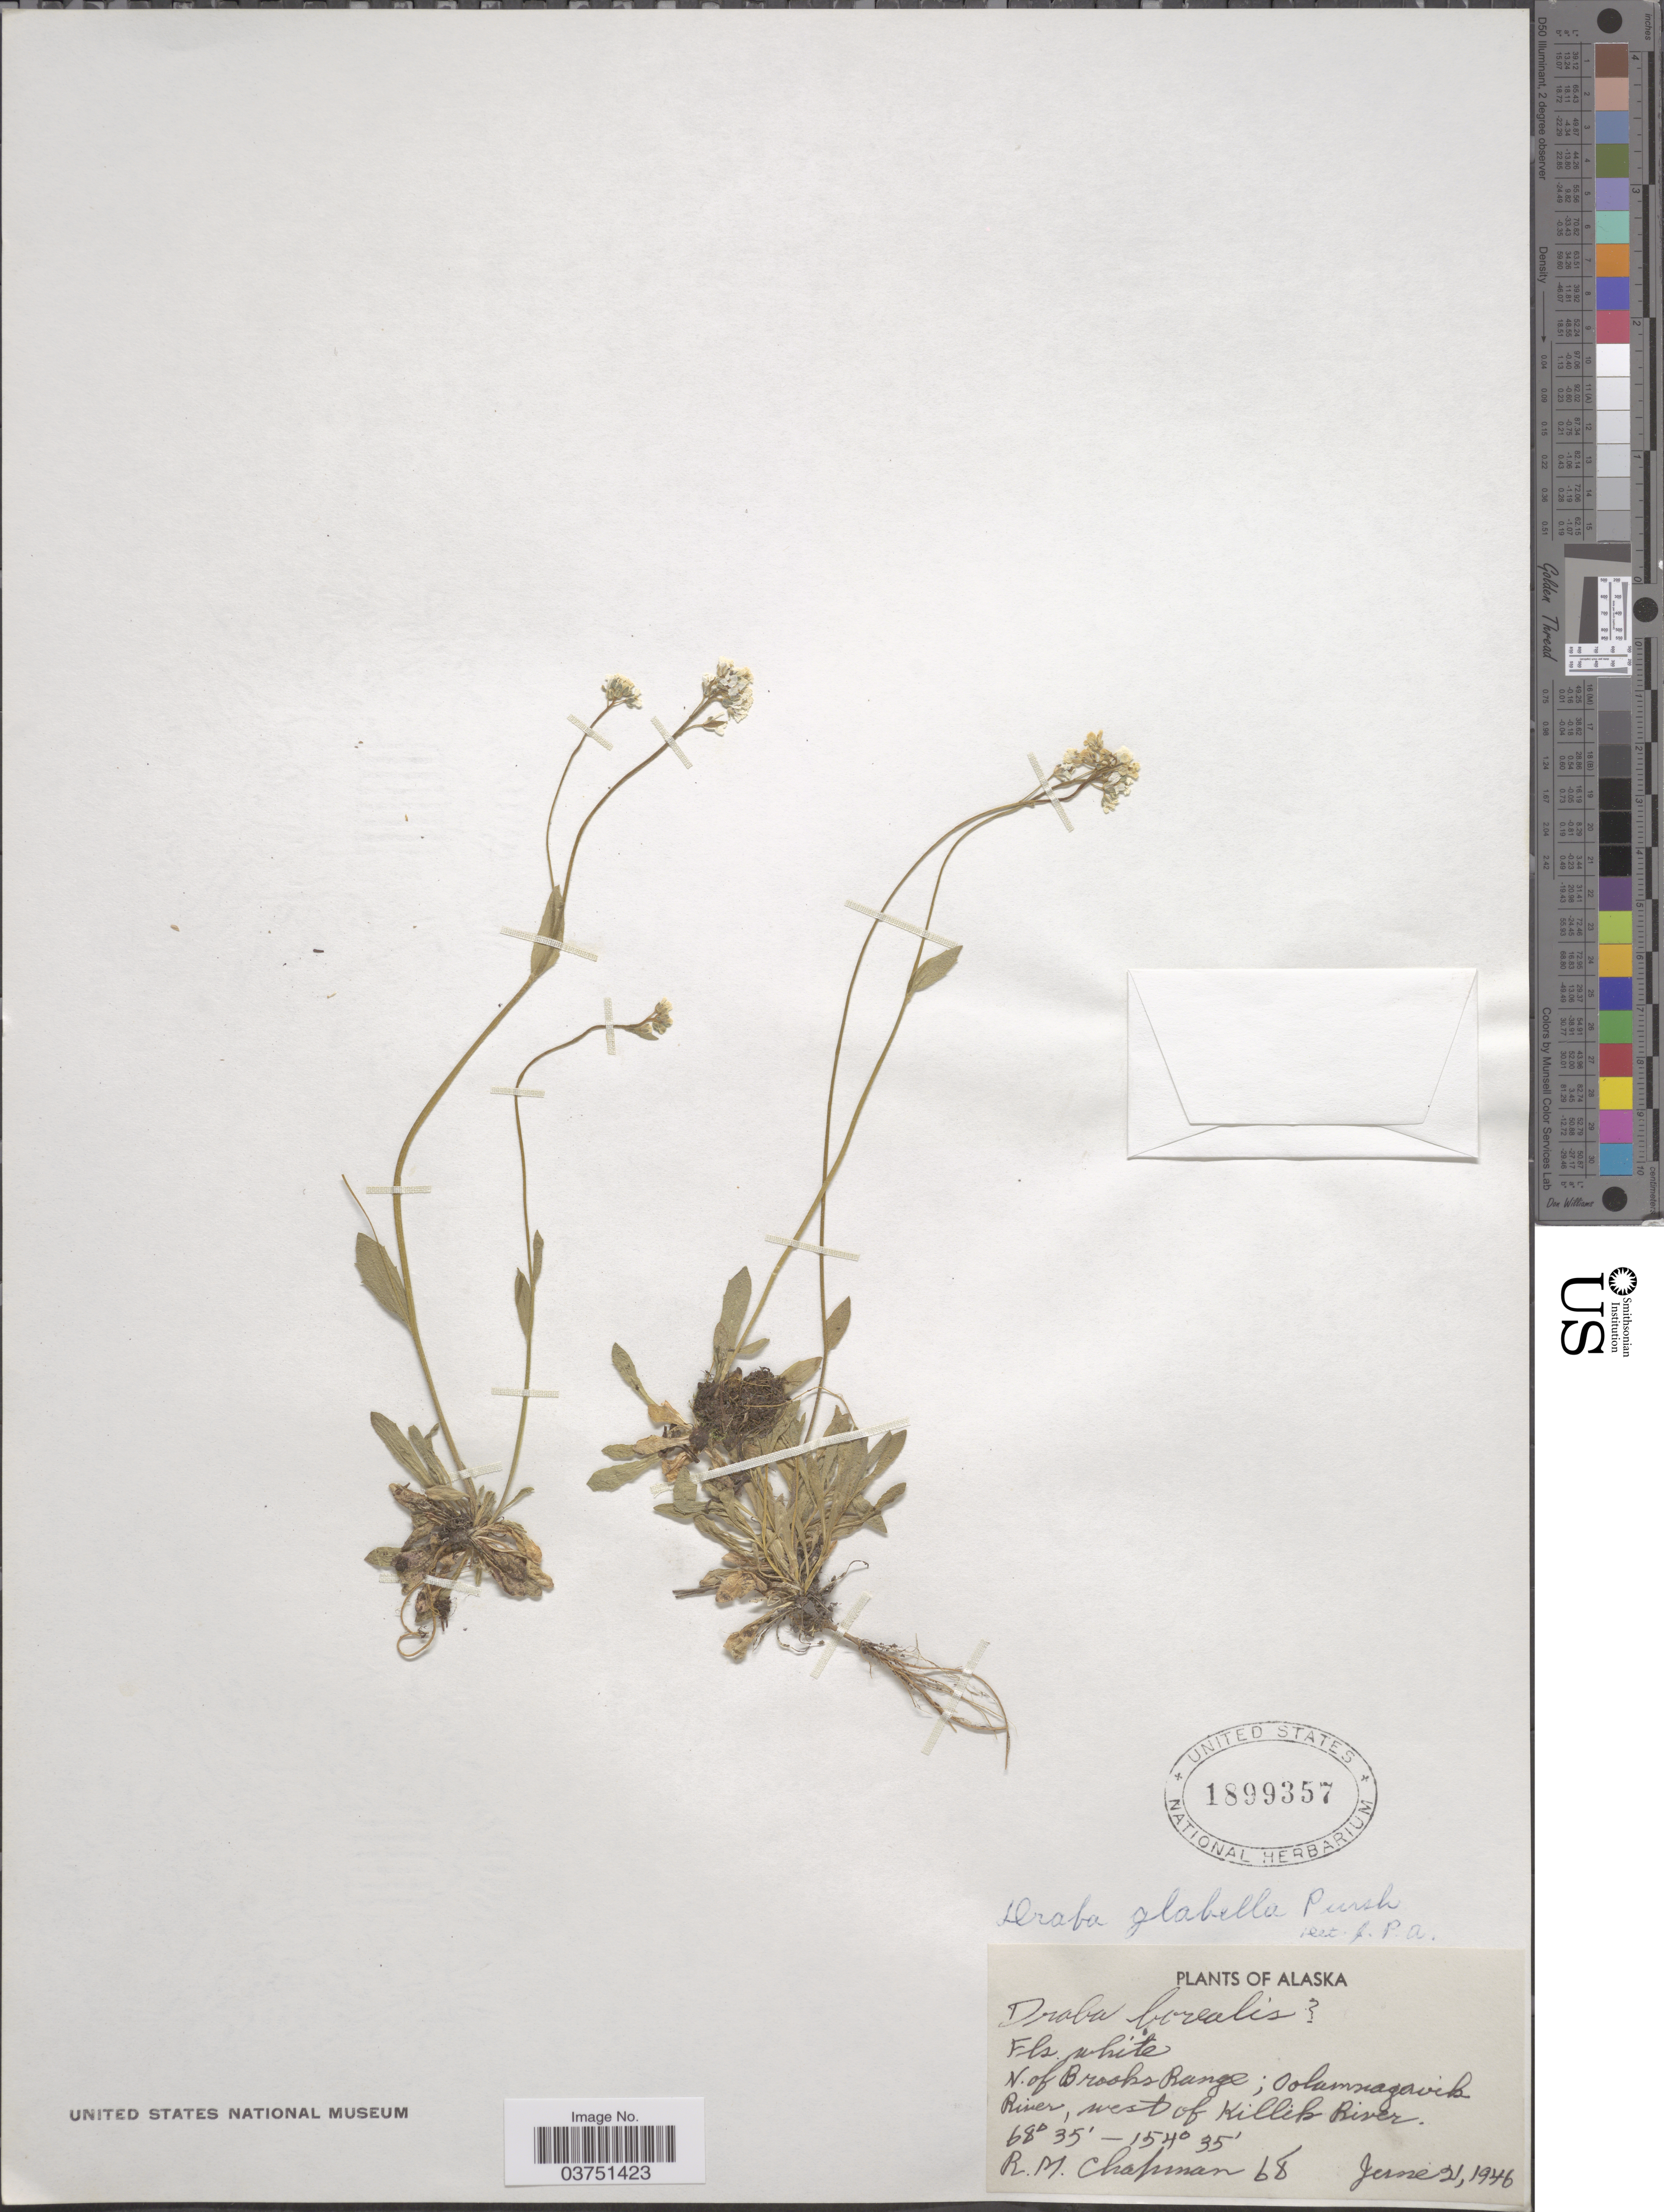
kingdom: Plantae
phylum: Tracheophyta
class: Magnoliopsida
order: Brassicales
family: Brassicaceae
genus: Draba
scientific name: Draba glabella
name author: Pursh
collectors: R. M. Chapman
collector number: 68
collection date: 1946-06-21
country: United States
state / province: Alaska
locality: N. of Brooks Range; Oolamnagavik River, west of Killik River.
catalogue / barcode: US 1899357